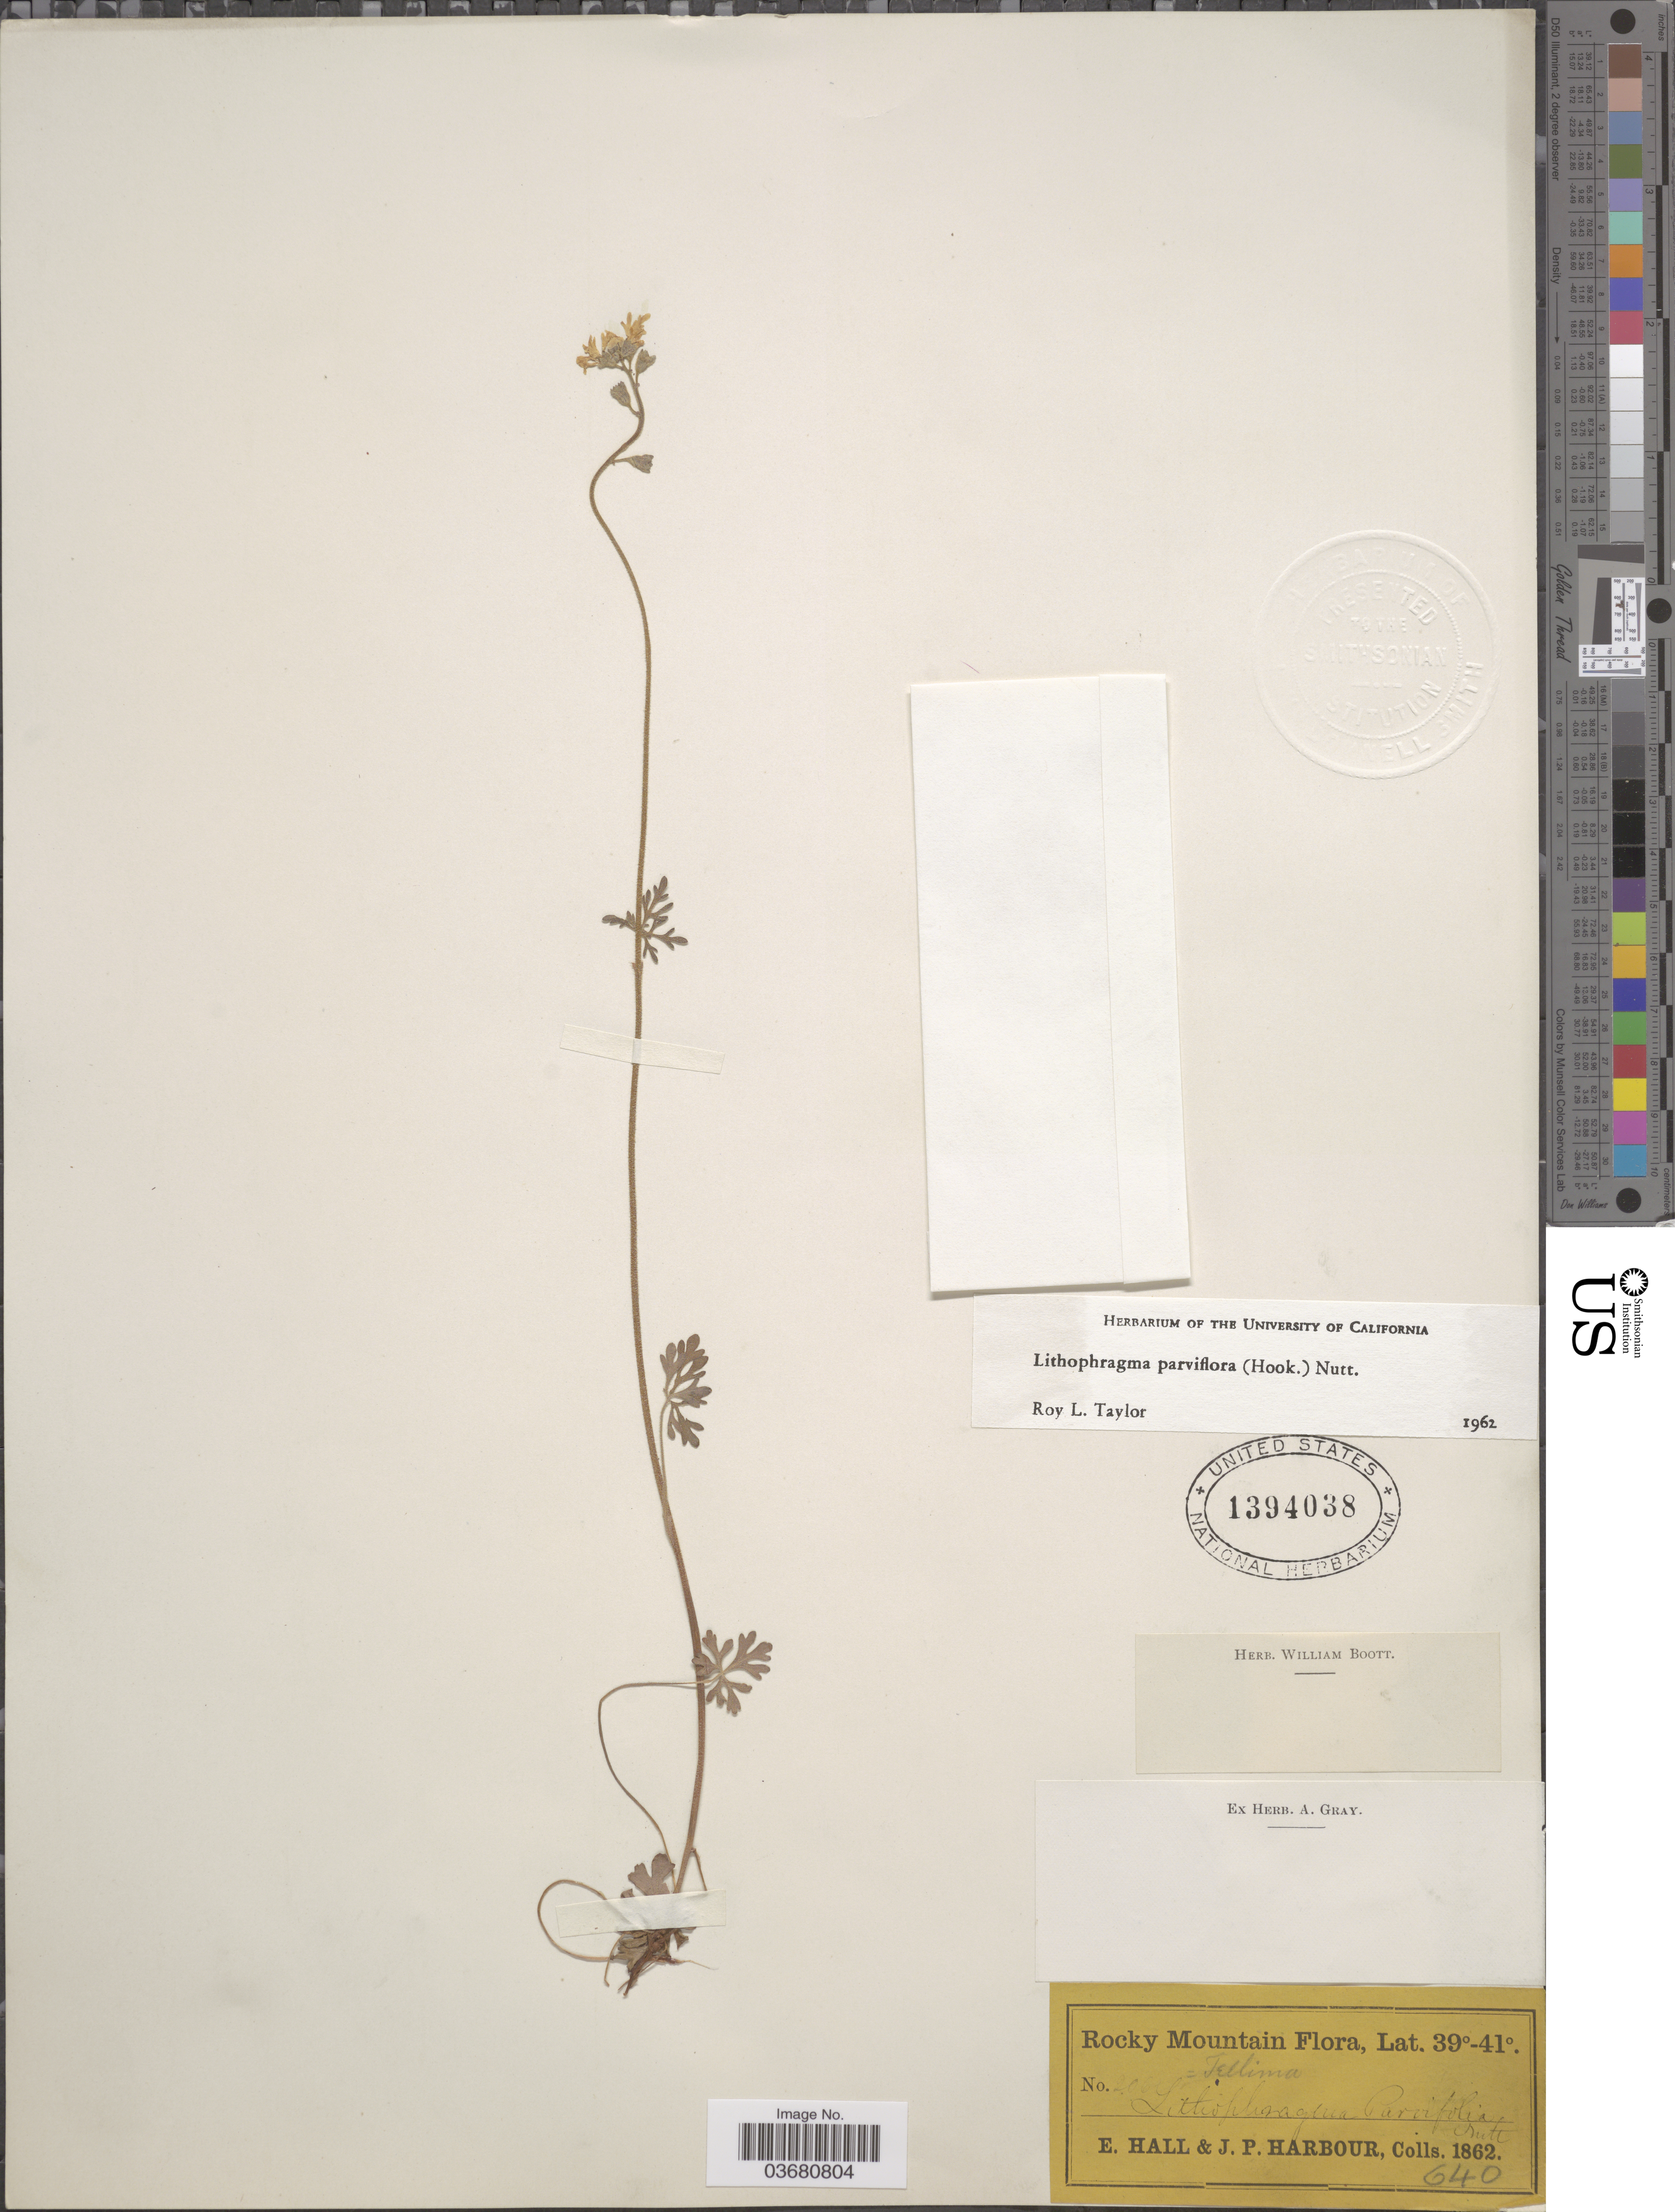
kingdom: Plantae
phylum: Tracheophyta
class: Magnoliopsida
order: Saxifragales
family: Saxifragaceae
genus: Lithophragma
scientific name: Lithophragma parviflorum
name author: (Hook.) Nutt.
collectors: E. Hall & J. Harbour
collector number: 640?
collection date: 1862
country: United States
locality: Rocky Mountain.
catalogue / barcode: US 1394038